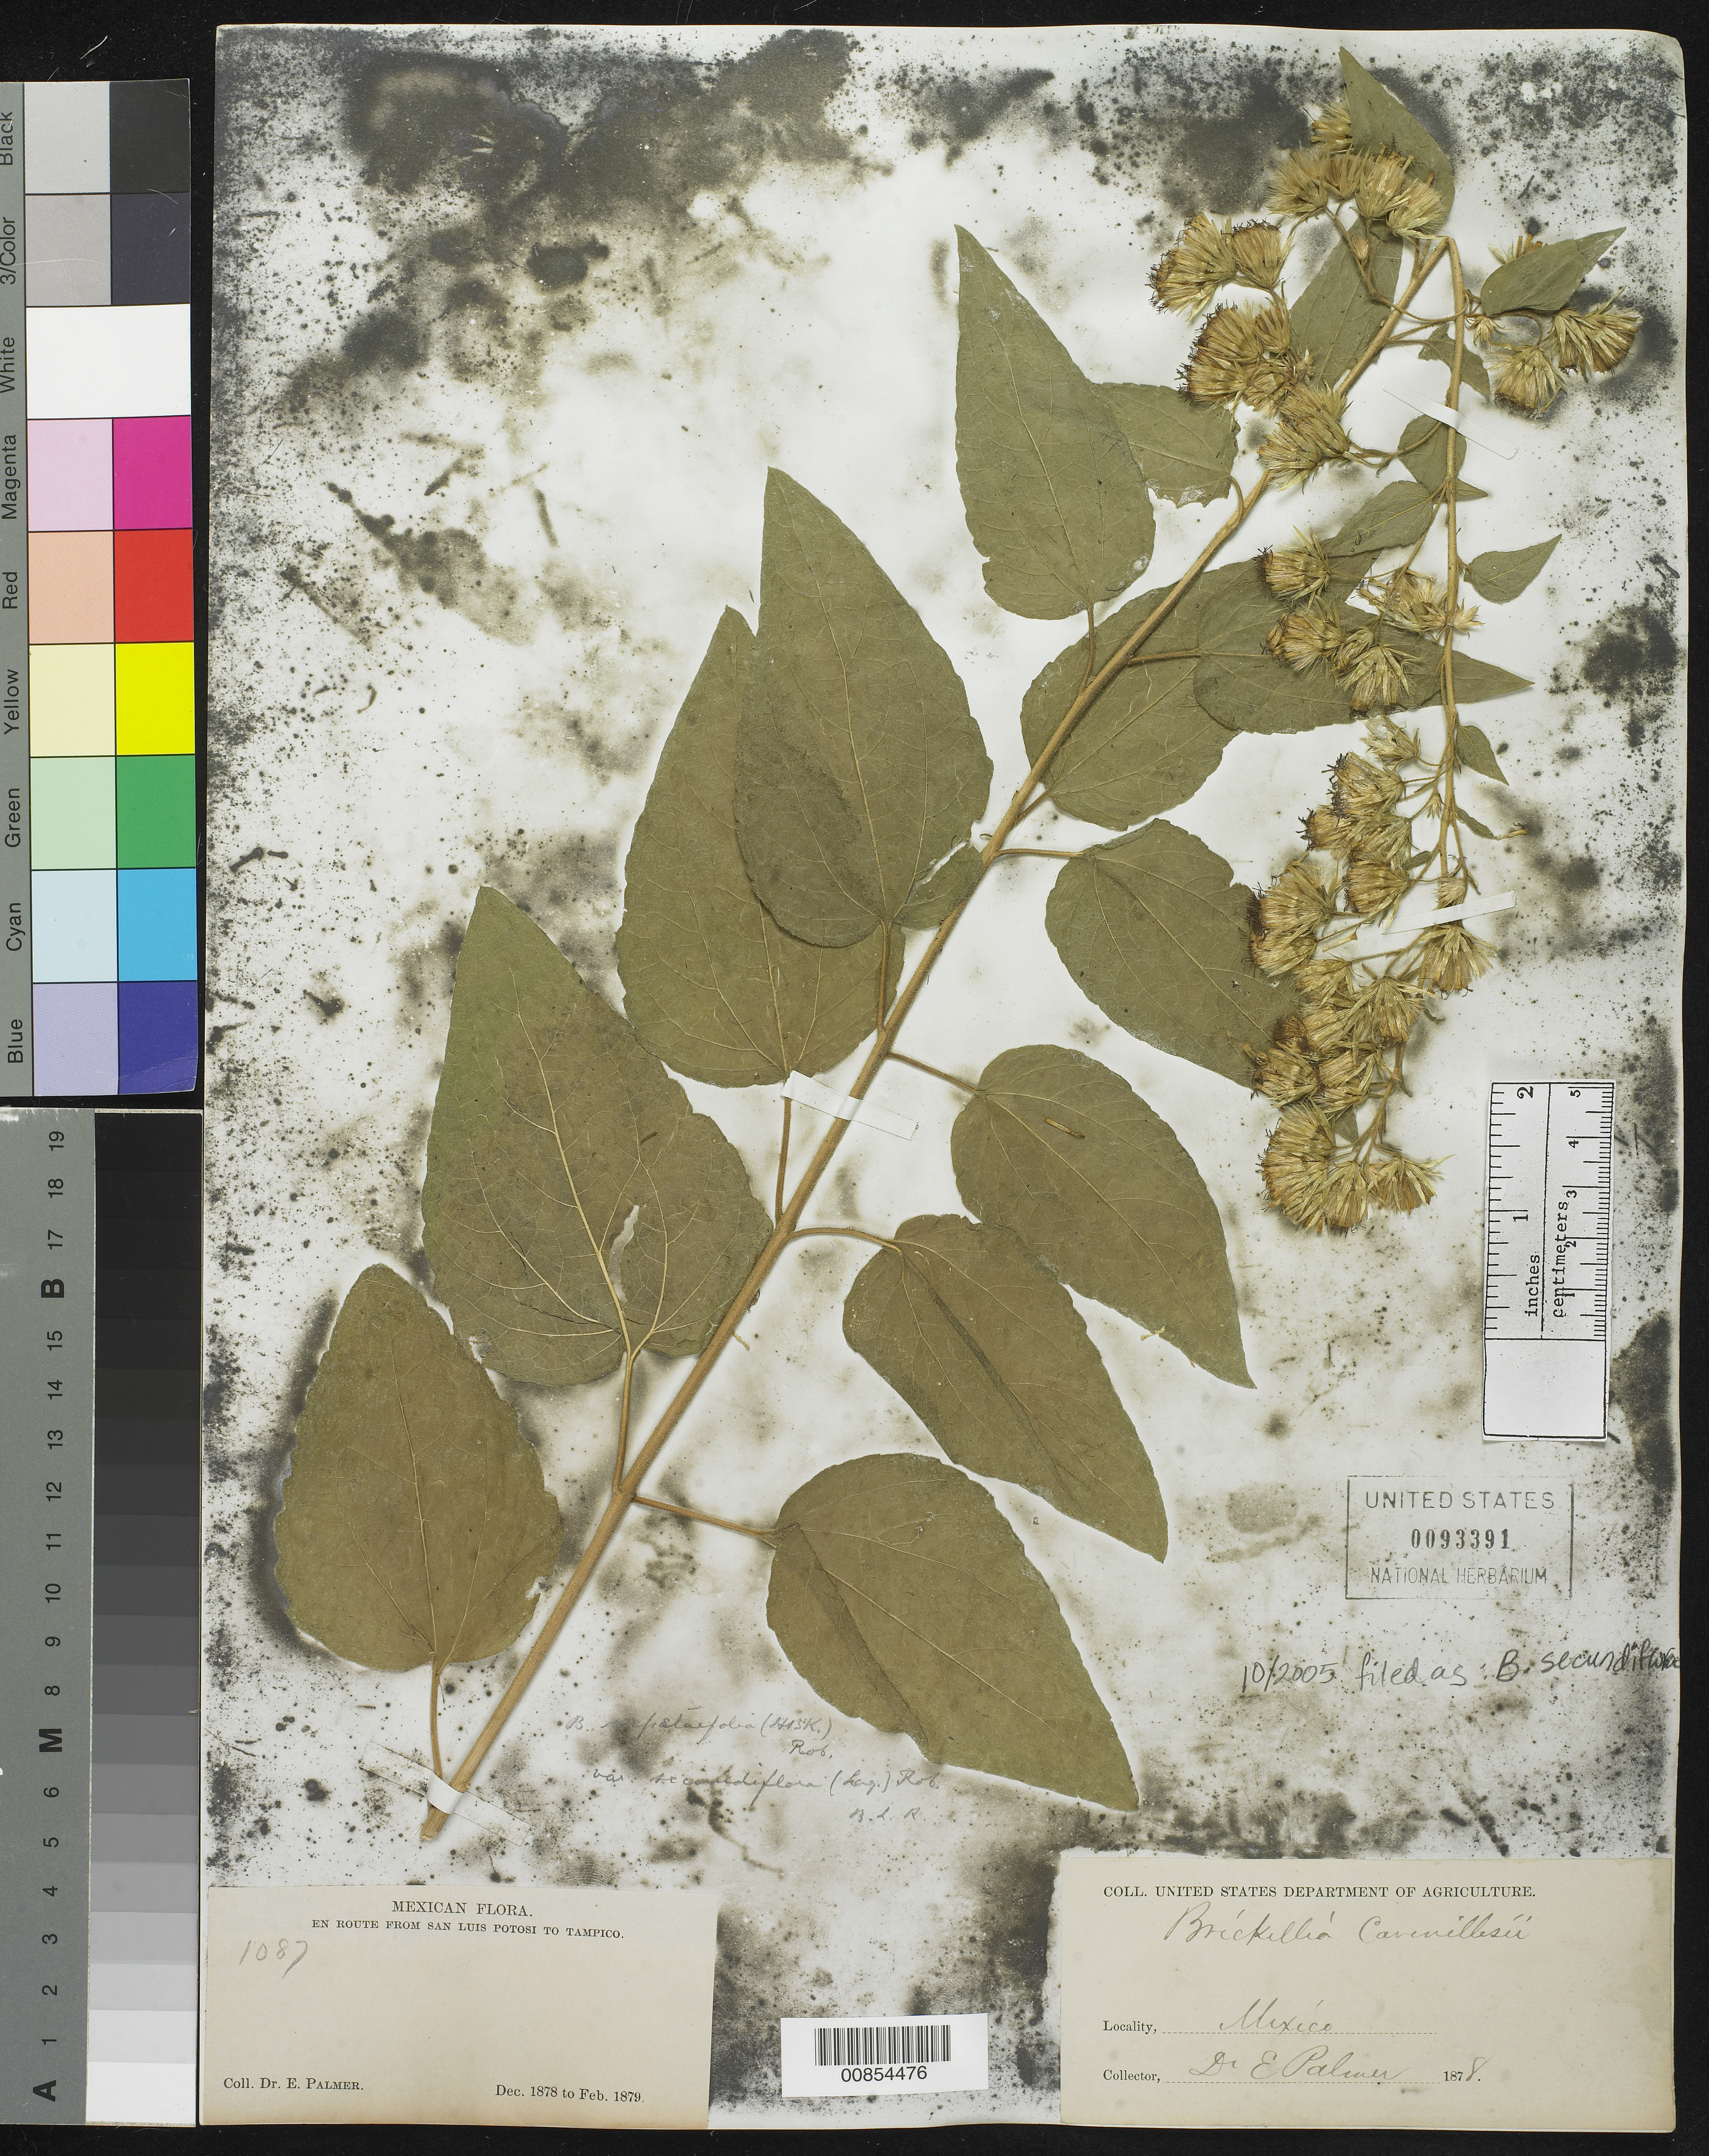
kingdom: Plantae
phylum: Tracheophyta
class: Magnoliopsida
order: Asterales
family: Asteraceae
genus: Brickellia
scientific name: Brickellia secundiflora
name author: (Lag.) A. Gray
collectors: E. Palmer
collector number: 1087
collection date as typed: Dec 1878 to -- Feb 1879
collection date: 1878-12/1879-02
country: Mexico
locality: En route from San Luis Potosí to Tampico, Tamaulipas.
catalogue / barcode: US 93391